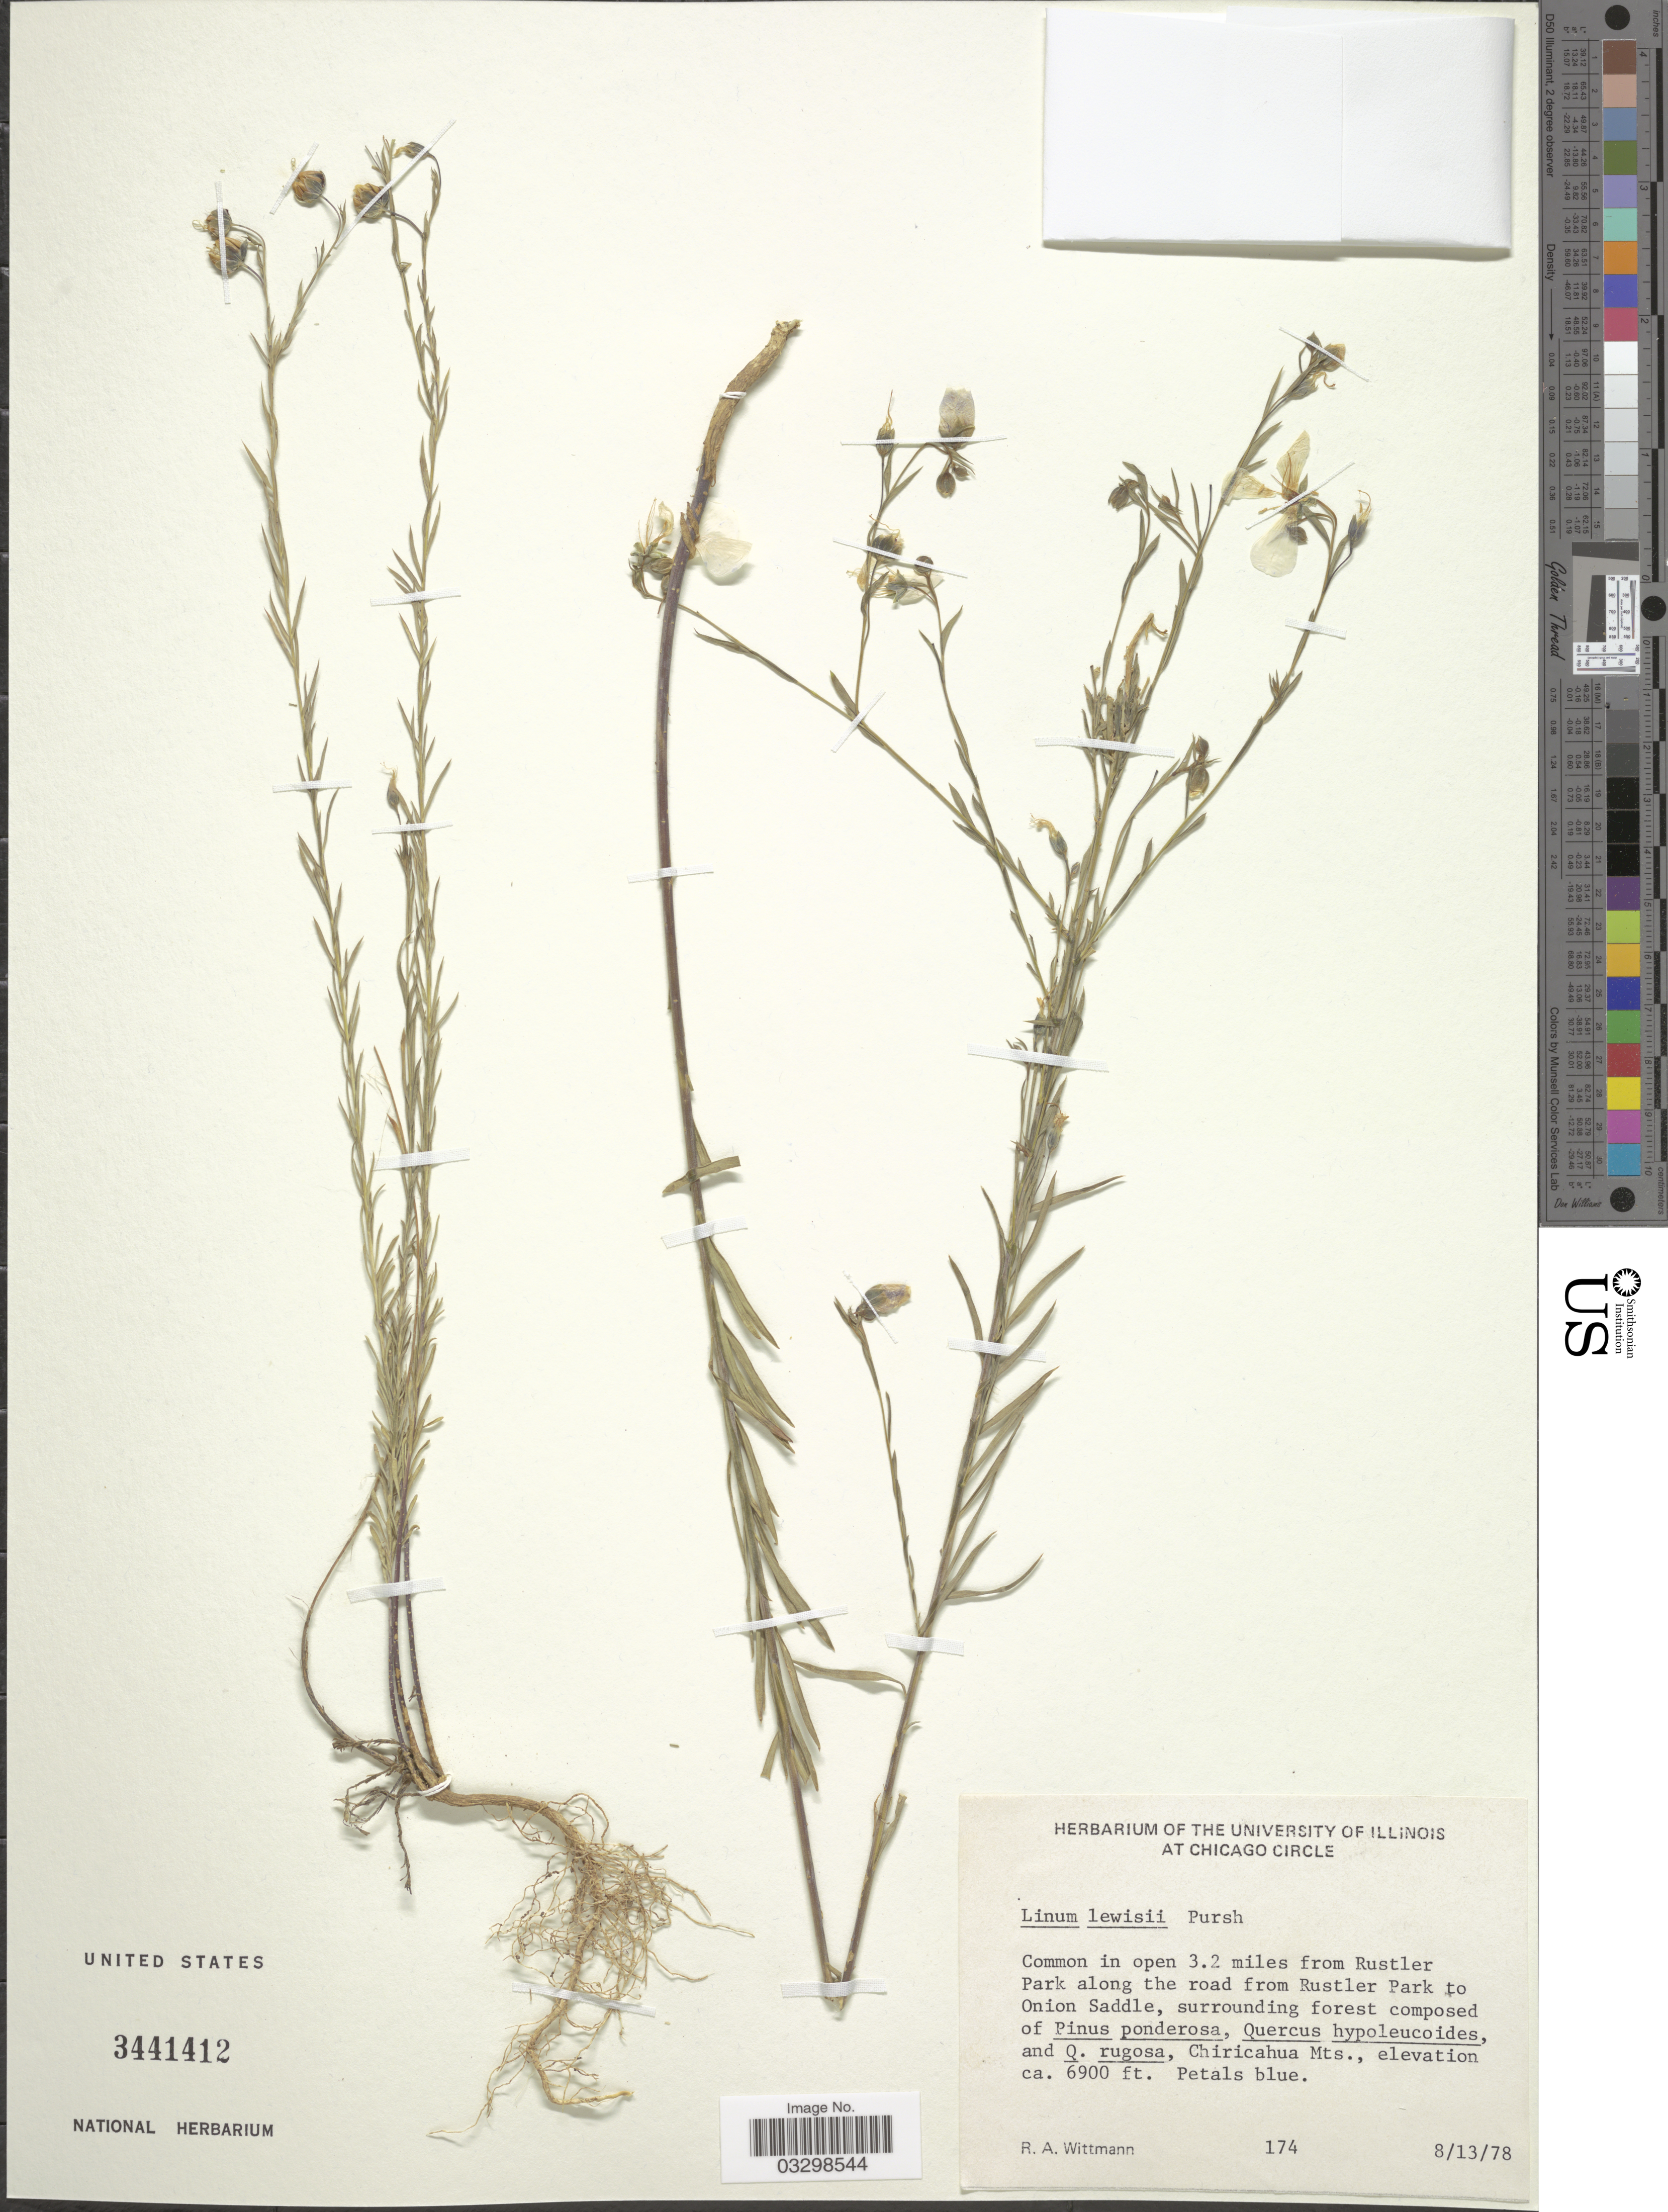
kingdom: Plantae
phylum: Tracheophyta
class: Magnoliopsida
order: Malpighiales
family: Linaceae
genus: Linum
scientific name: Linum lewisii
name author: Pursh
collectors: R. Wittmann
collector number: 174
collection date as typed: Transcribed d/m/y: 13/8/78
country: United States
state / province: Illinois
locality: In open 3.2 miles from Rustler Park along the road from Rustler Park to Onion Saddle.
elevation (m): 2103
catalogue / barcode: US 3441412